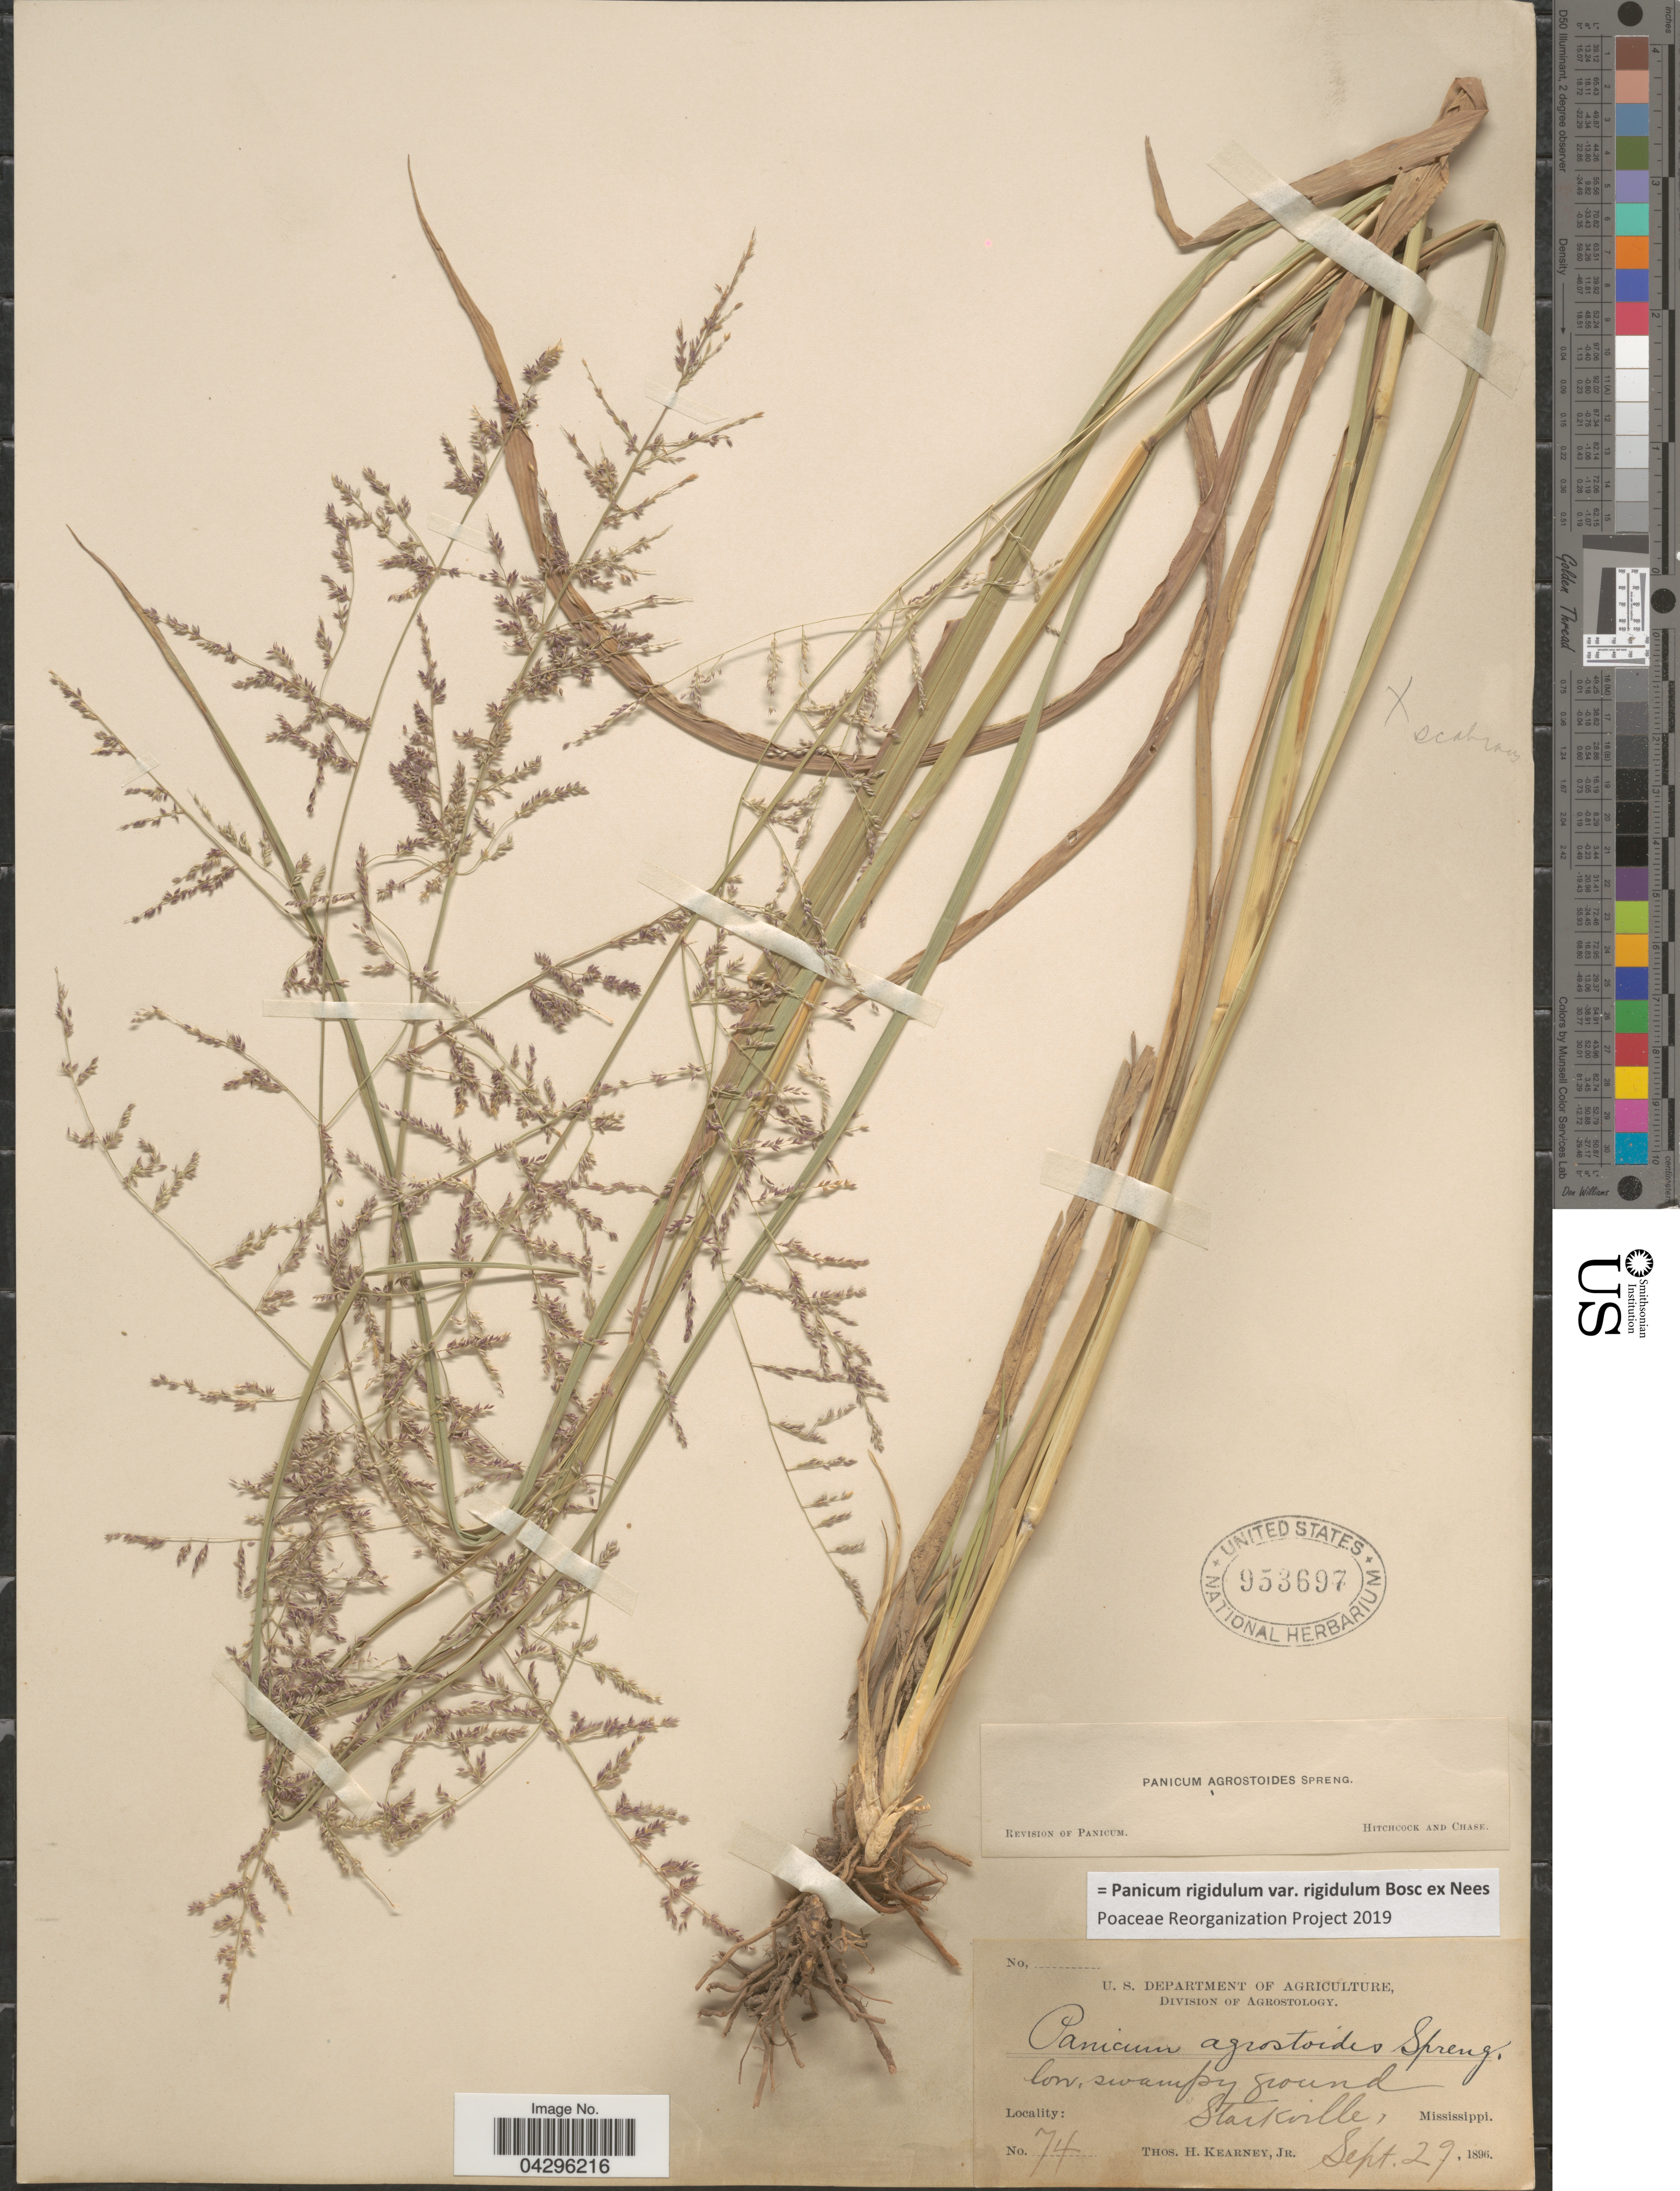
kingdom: Plantae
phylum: Tracheophyta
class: Liliopsida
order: Poales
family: Poaceae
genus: Panicum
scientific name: Panicum rigidulum var. rigidulum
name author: Bosc ex Nees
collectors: T. H. Kearney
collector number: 74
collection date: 1896-09-29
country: United States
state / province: Mississippi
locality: Low, swampy ground. Starkville.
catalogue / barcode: US 953697